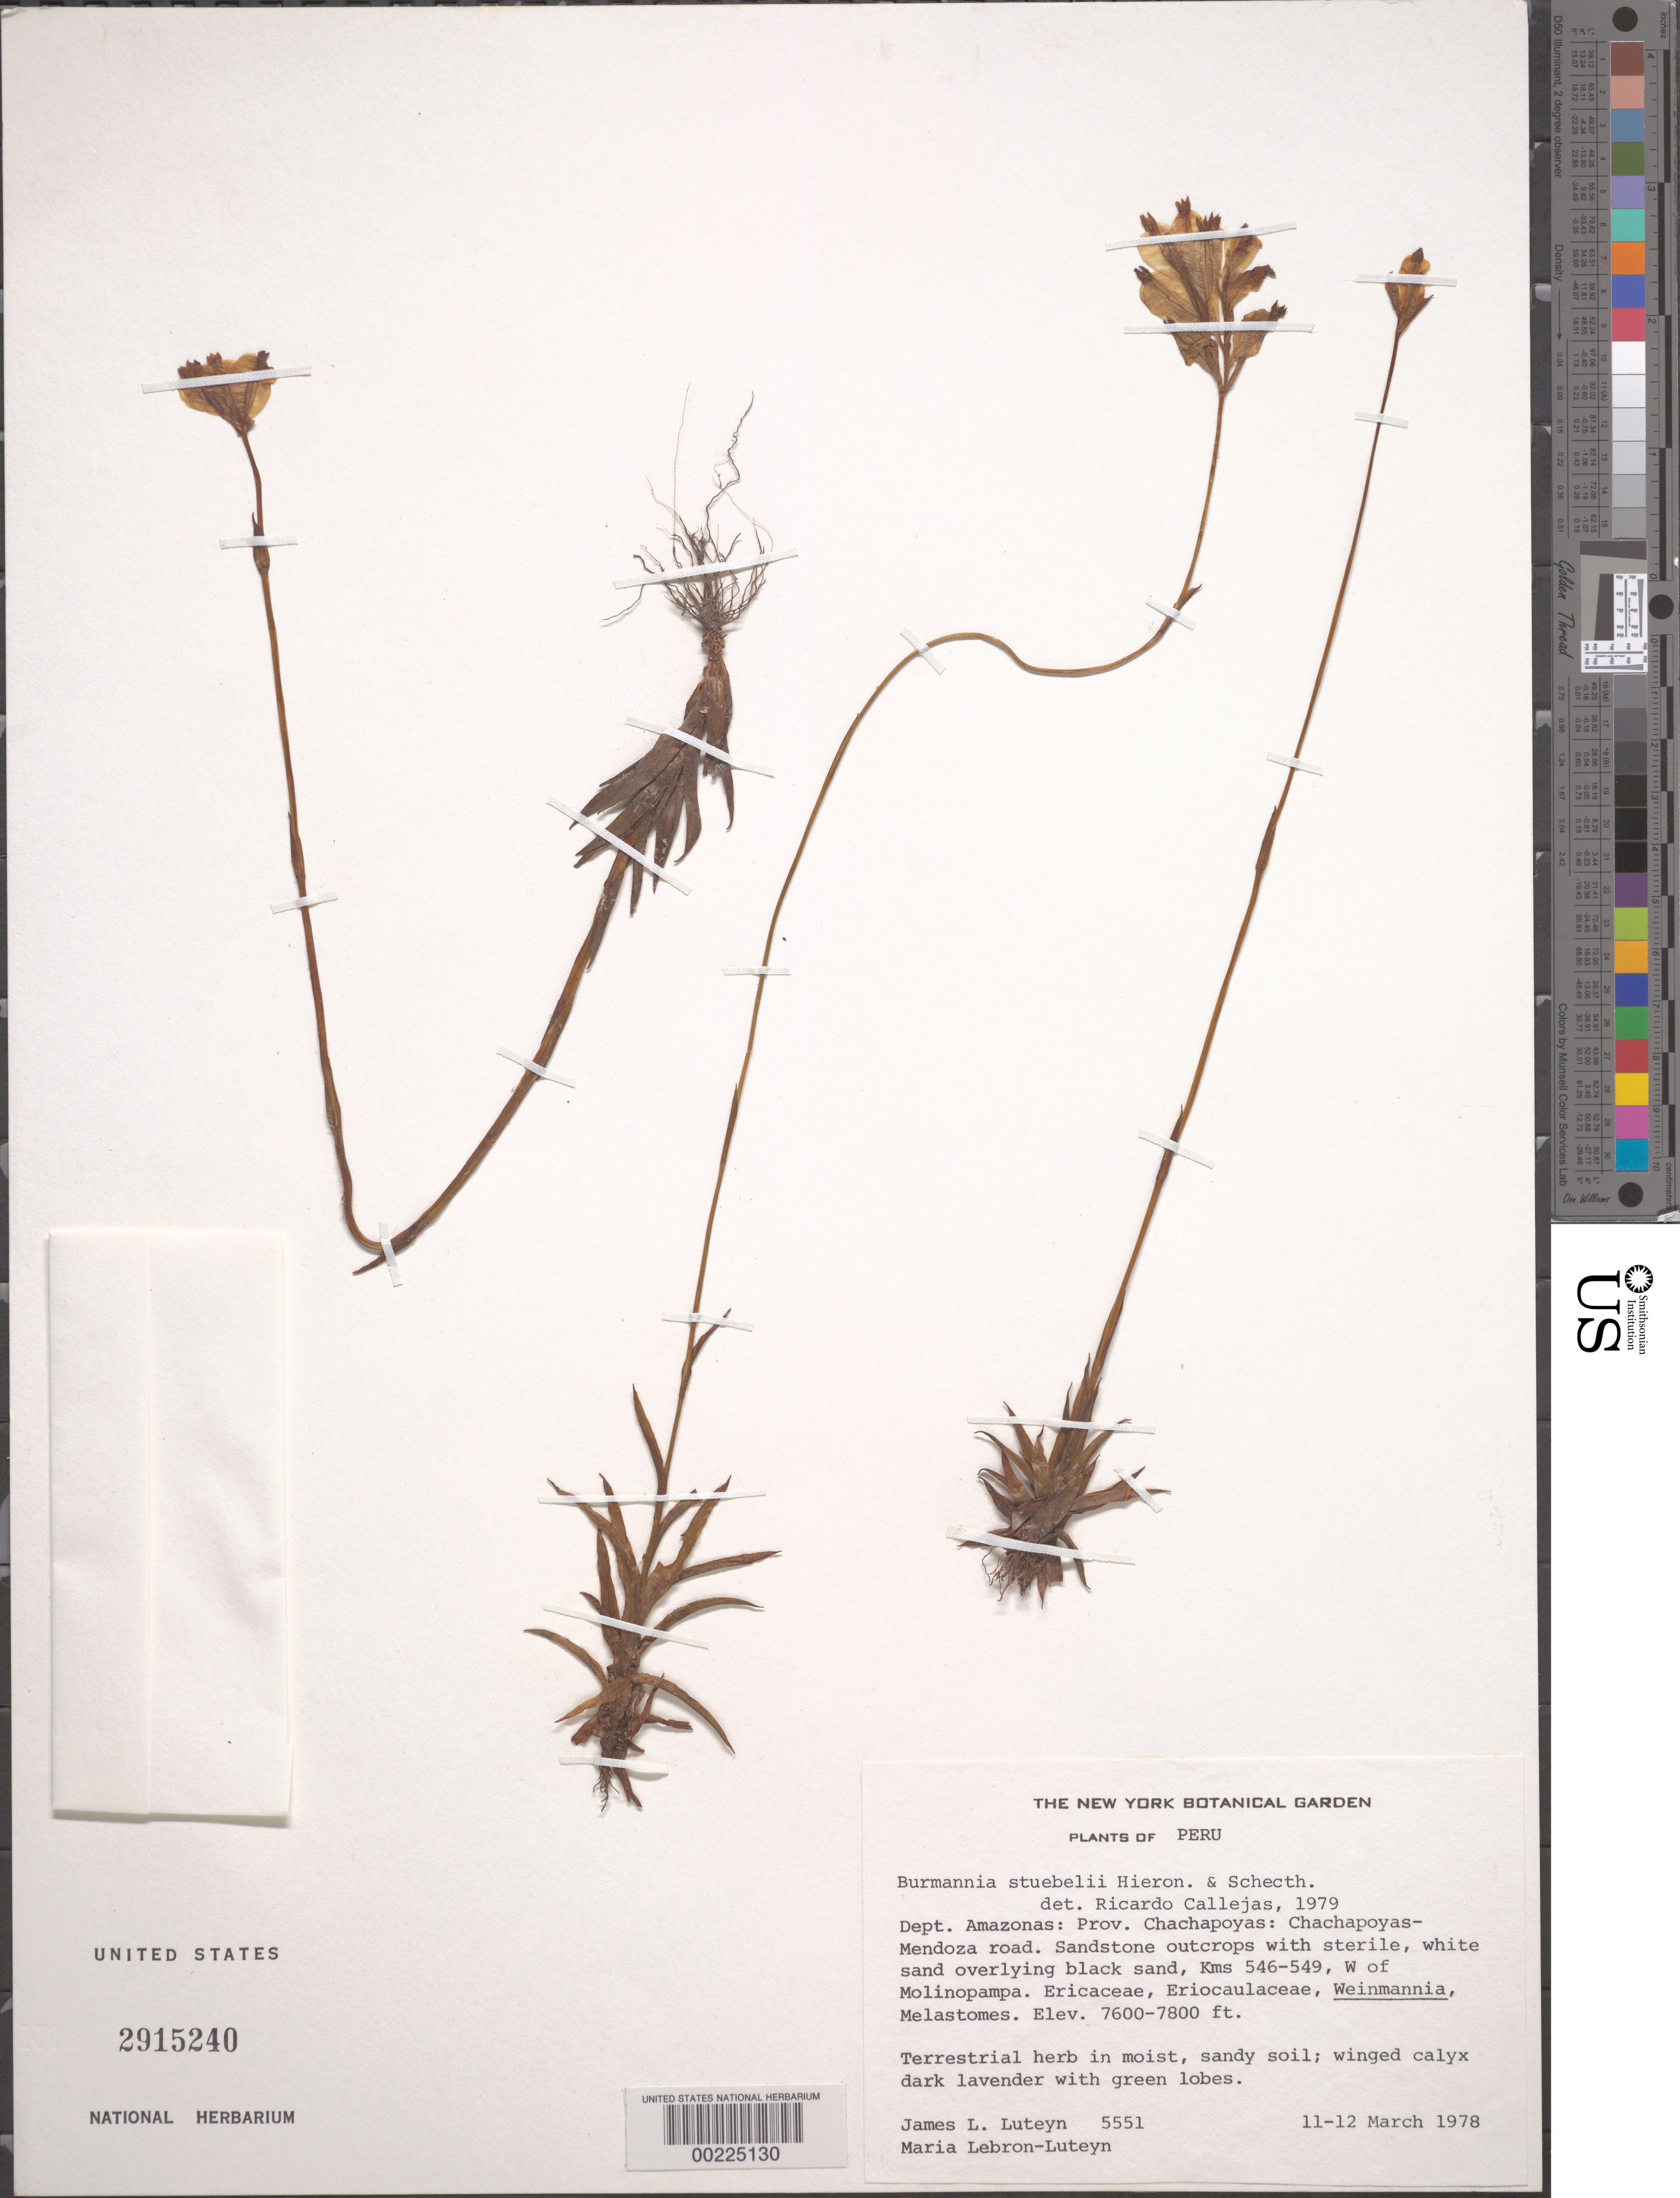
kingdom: Plantae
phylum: Tracheophyta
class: Liliopsida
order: Dioscoreales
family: Burmanniaceae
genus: Burmannia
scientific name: Burmannia stuebelii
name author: Hieron. & Schltr.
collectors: J. L. Luteyn & M. L. Lebrón-Luteyn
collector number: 5551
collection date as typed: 11 Mar 1978 to 12 Mar 1978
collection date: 1978-03-11/1978-03-12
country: Peru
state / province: Amazonas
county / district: Chachapoyas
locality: Chachapoyas-Mendoza Road, km 546-549, W of Molinopampa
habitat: Sandstone outcrops w/sterile white sand overlying black sand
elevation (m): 2316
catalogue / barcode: US 2915240